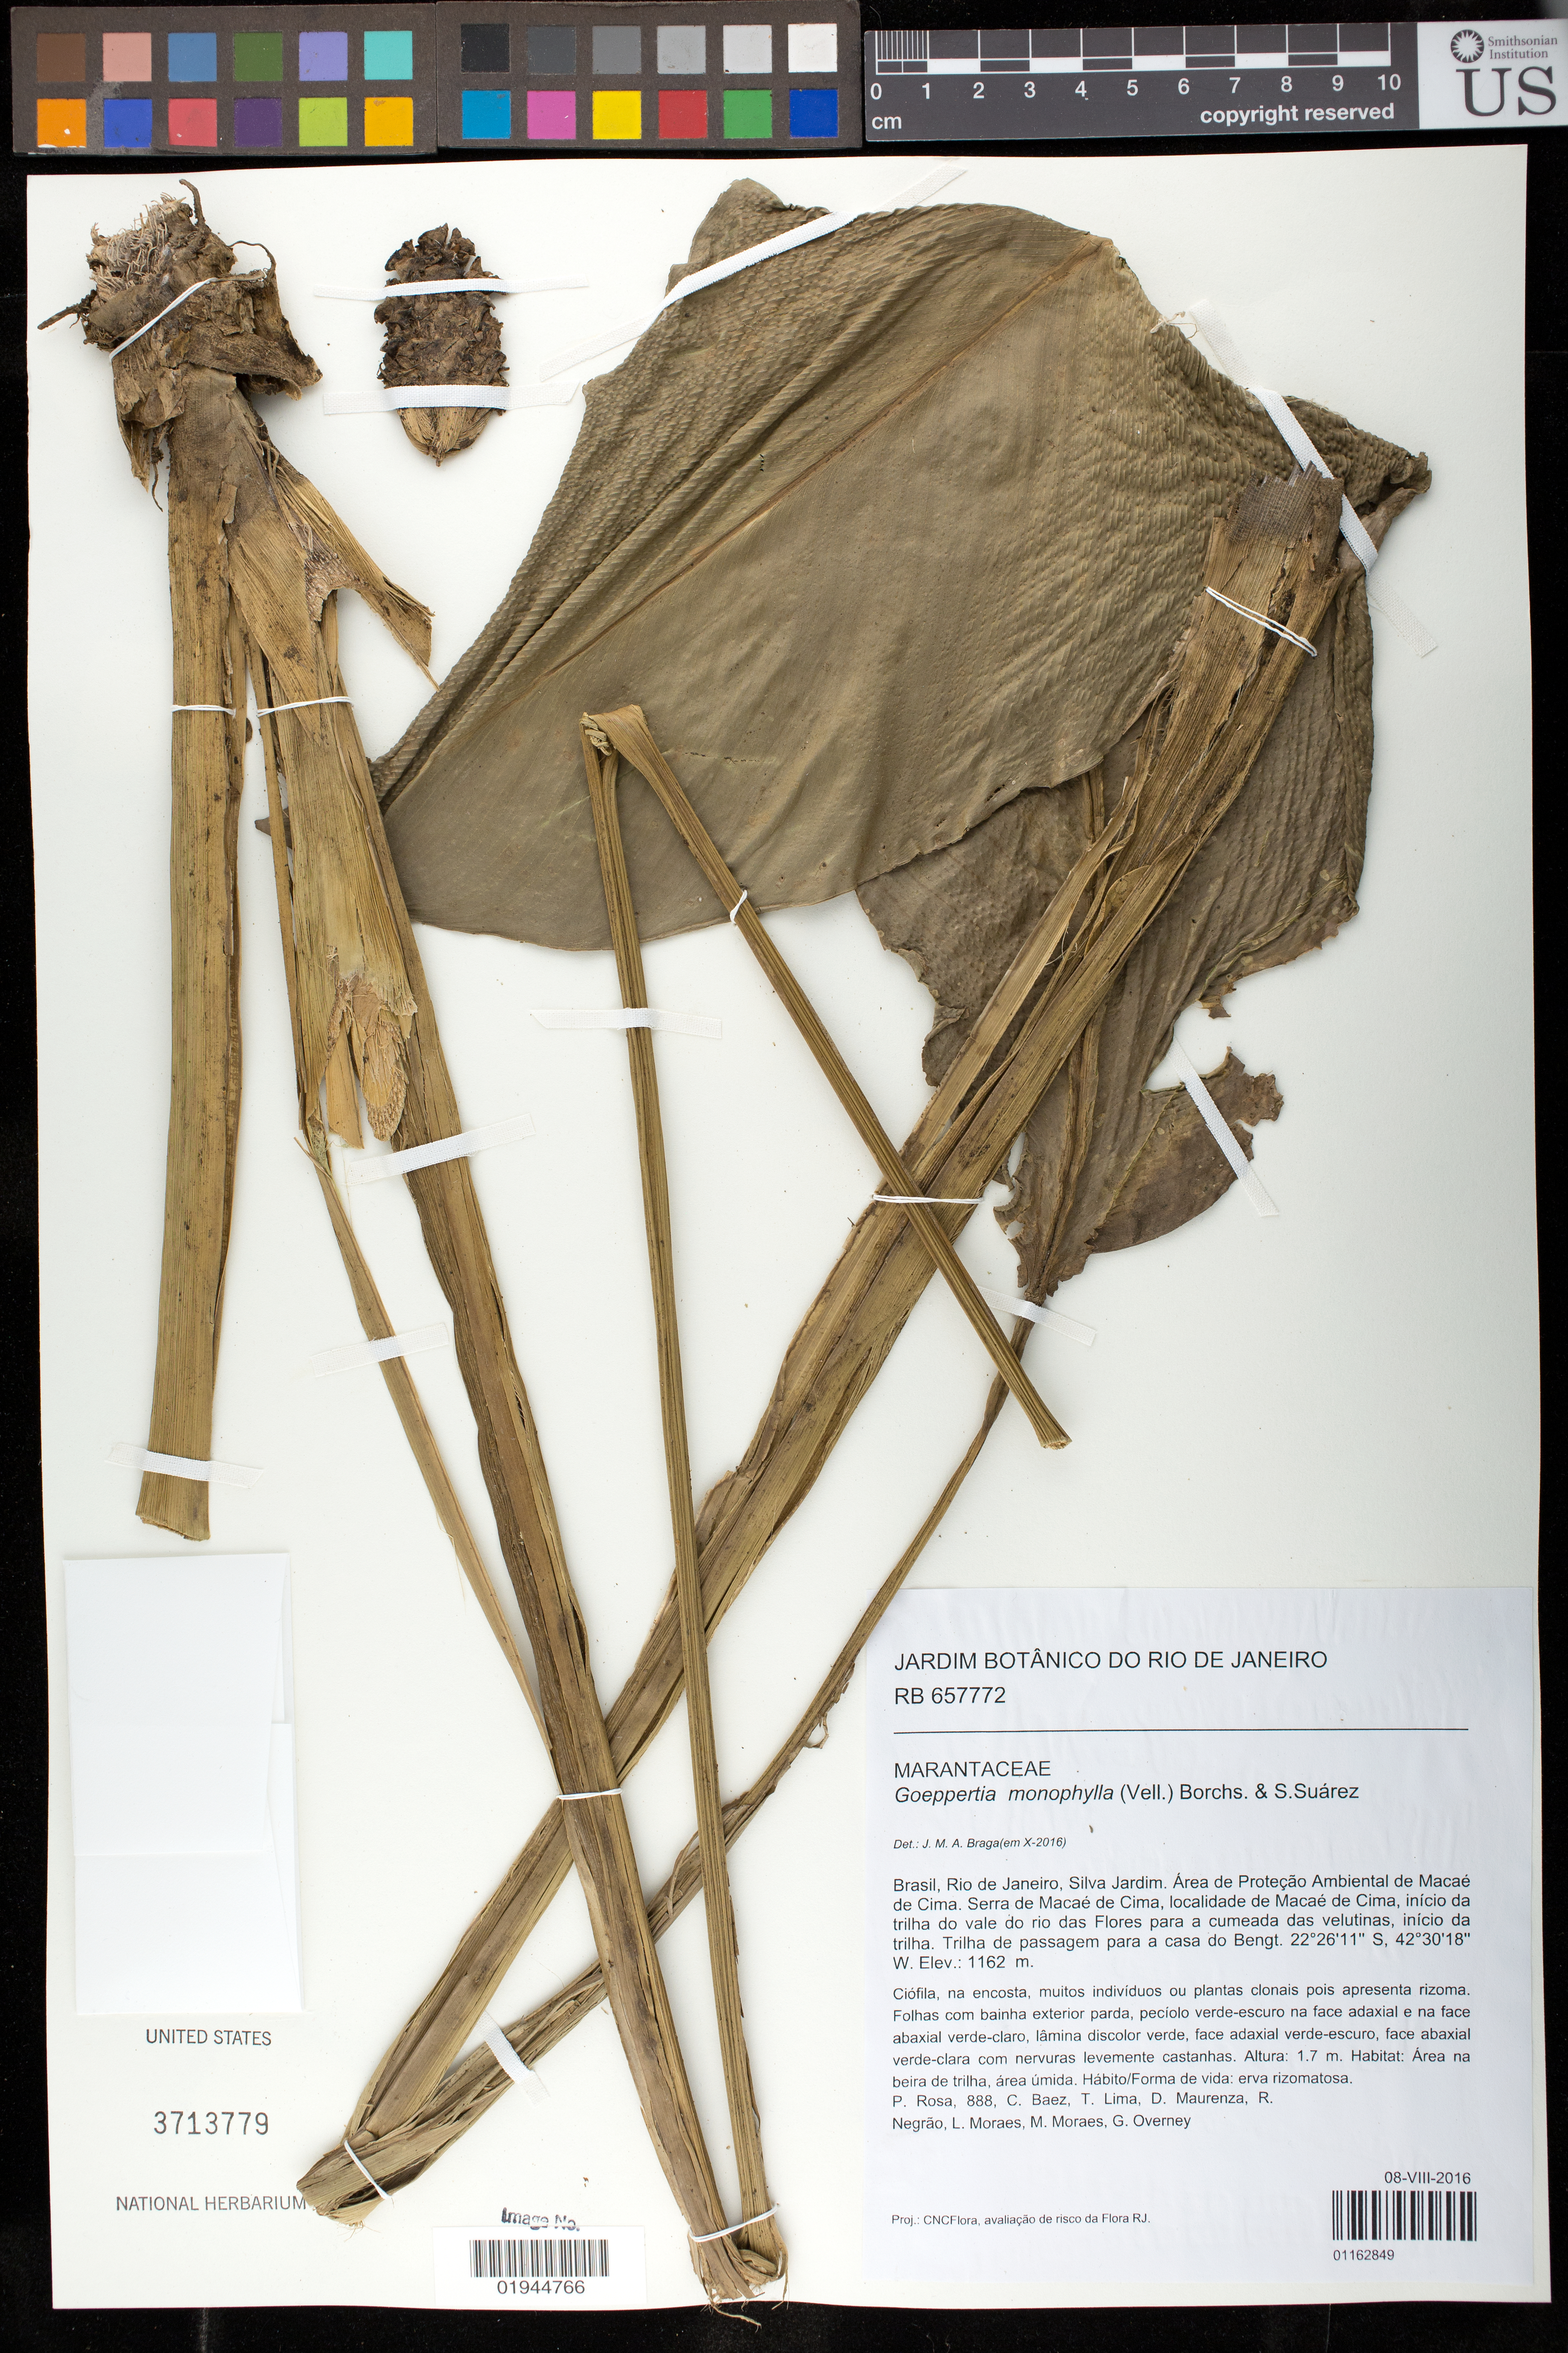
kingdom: Plantae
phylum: Tracheophyta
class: Liliopsida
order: Zingiberales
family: Marantaceae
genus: Calathea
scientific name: Calathea monophylla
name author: (Vell.) Körn.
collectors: P. Rosa, C. Baez, T. Lima, D. Maurenza, R. Negrão, L. Moraes, M. Moraes & G. Overney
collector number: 888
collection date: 2016-08-08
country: Brazil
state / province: Rio de Janeiro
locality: Silva Jardim. Area de Protecao Ambiental de Macae de Cima. Serra de Macae de Cima, localidade de Macae de Cima, inicio da trilha do vale do rio das Flores para a cumeada das veluntinas, inicio da trilha. Trilha de passagem para a casa do Bengt.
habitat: area na beira de trilha, area umida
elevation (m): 1162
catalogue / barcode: US 3713779